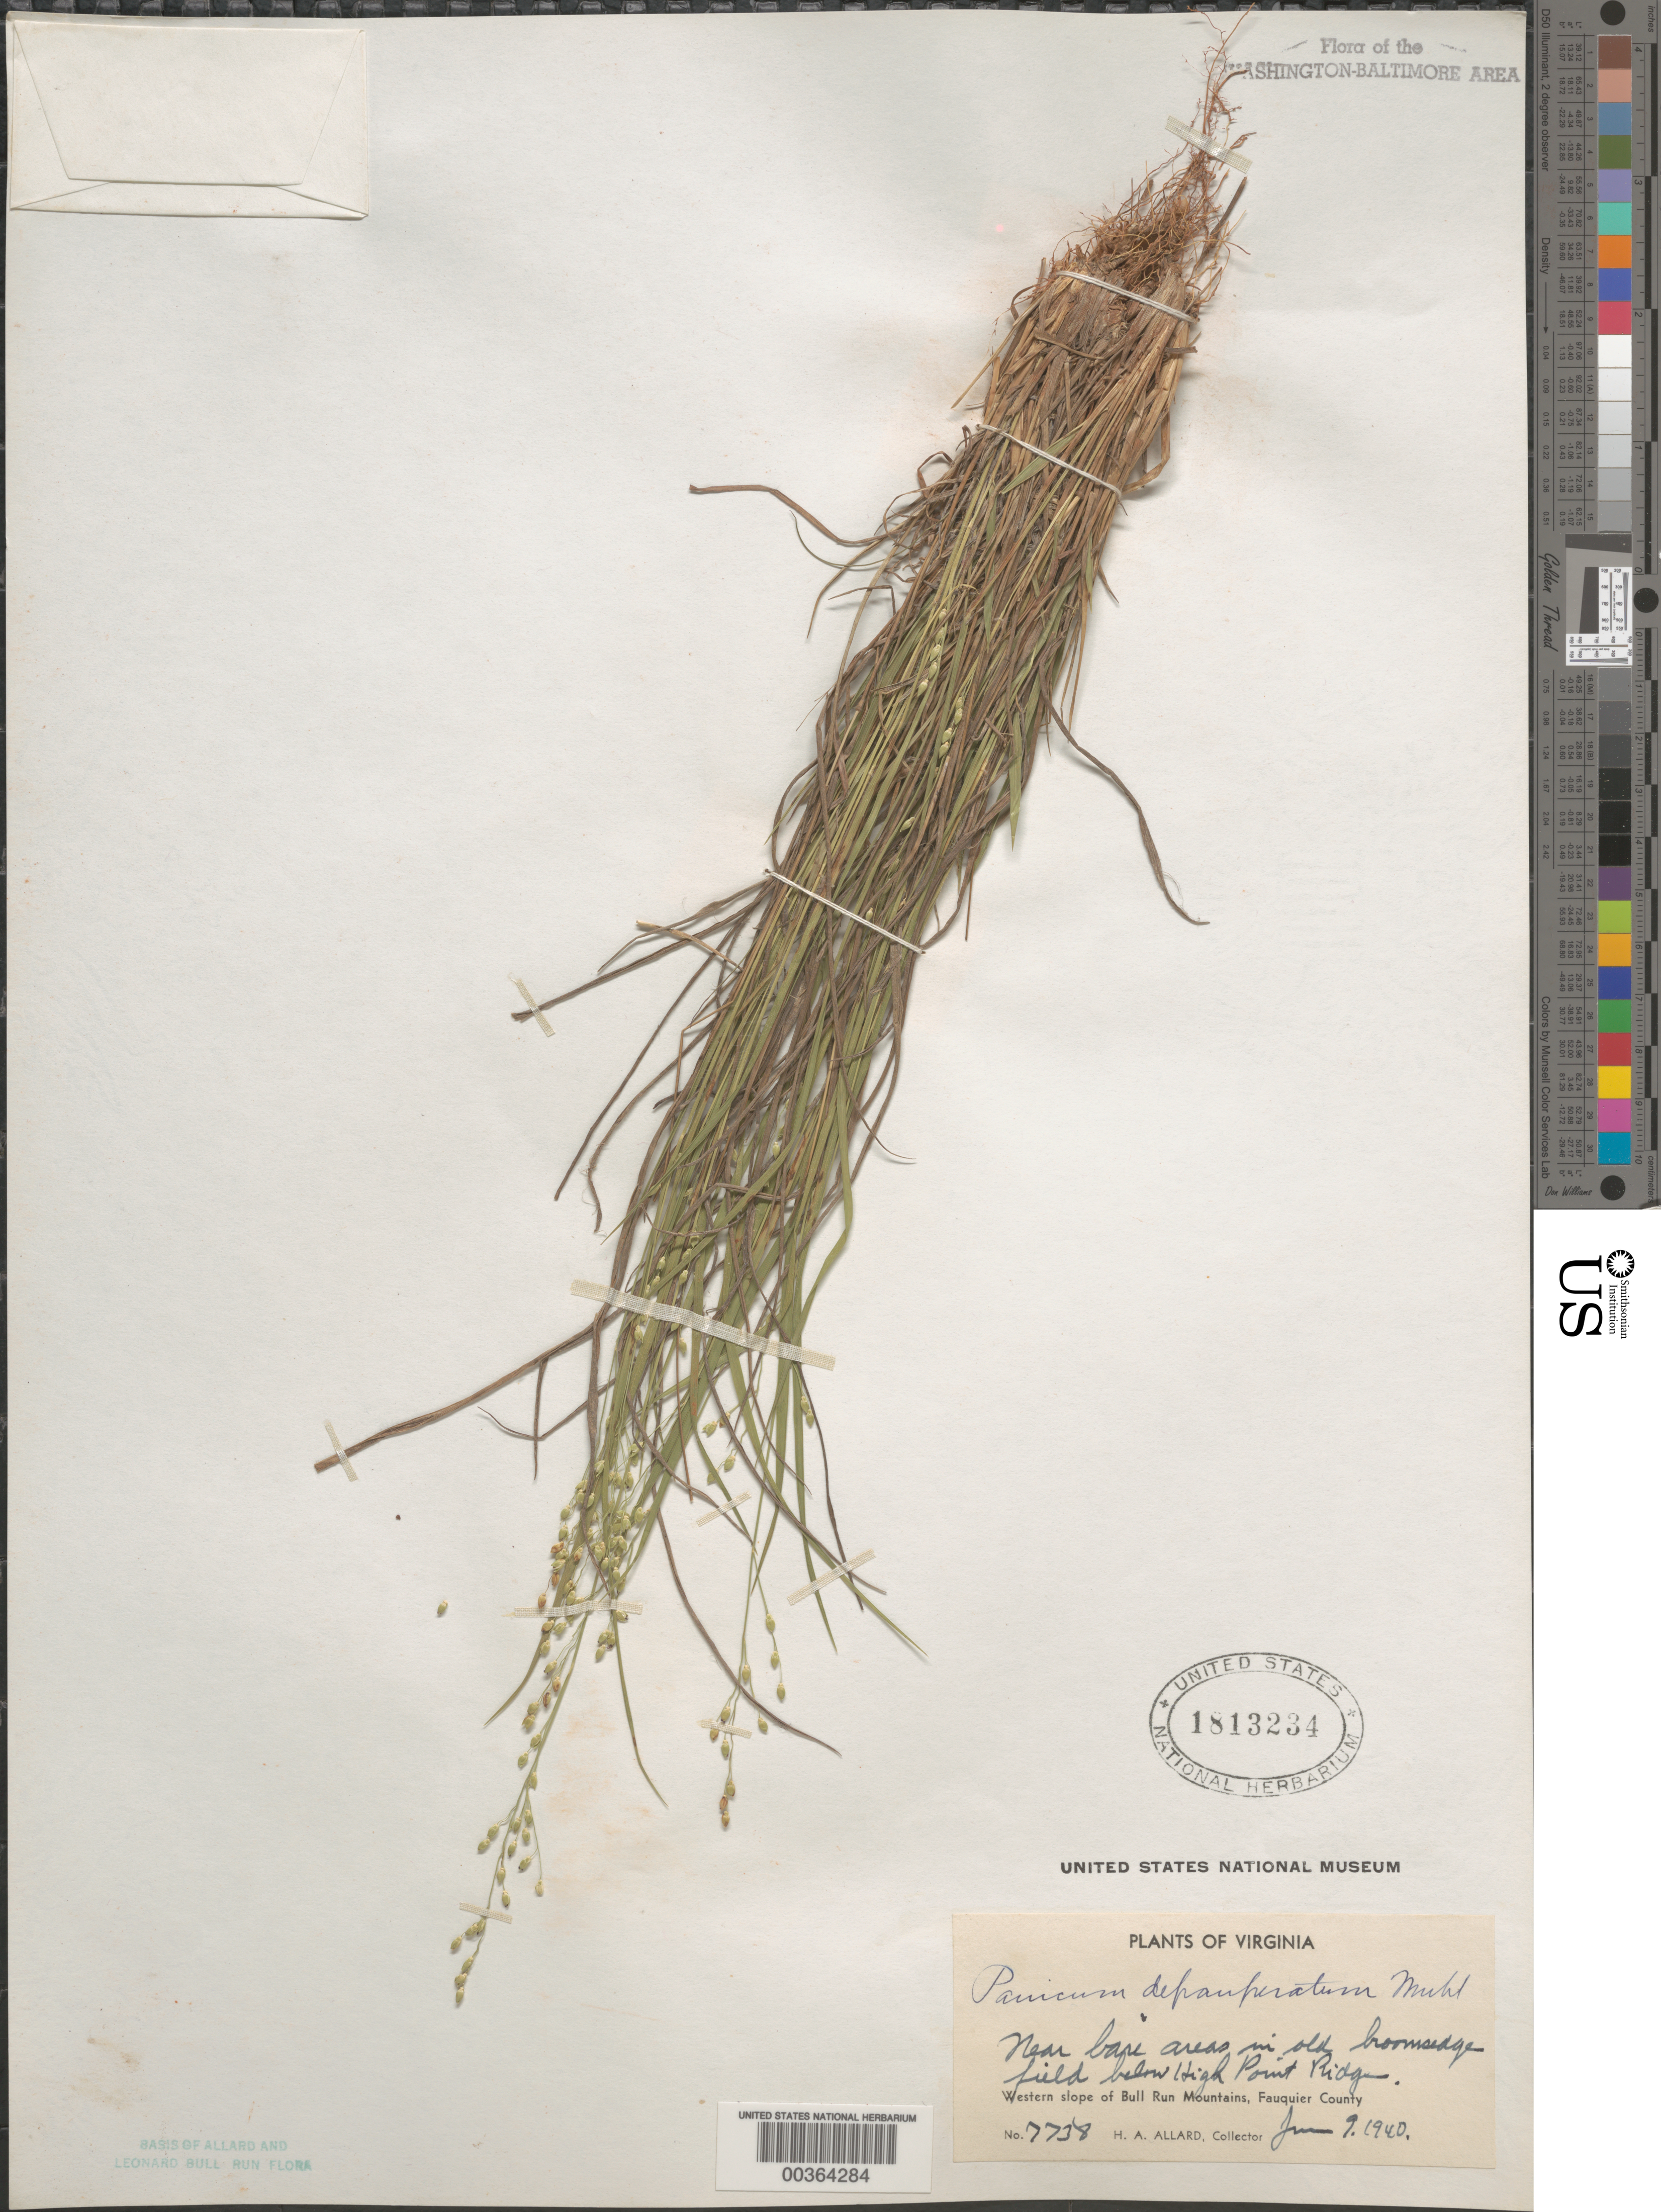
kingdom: Plantae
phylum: Tracheophyta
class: Liliopsida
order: Poales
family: Poaceae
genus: Dichanthelium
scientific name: Dichanthelium depauperatum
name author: (Muhl.) Gould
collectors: H. A. Allard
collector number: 7738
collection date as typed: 09 Jun 1940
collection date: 1940-06-09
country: United States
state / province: Virginia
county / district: Fauquier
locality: Below High Point Ridge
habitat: Near bare area in old broomsedge field below high point ridge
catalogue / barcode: US 1813234